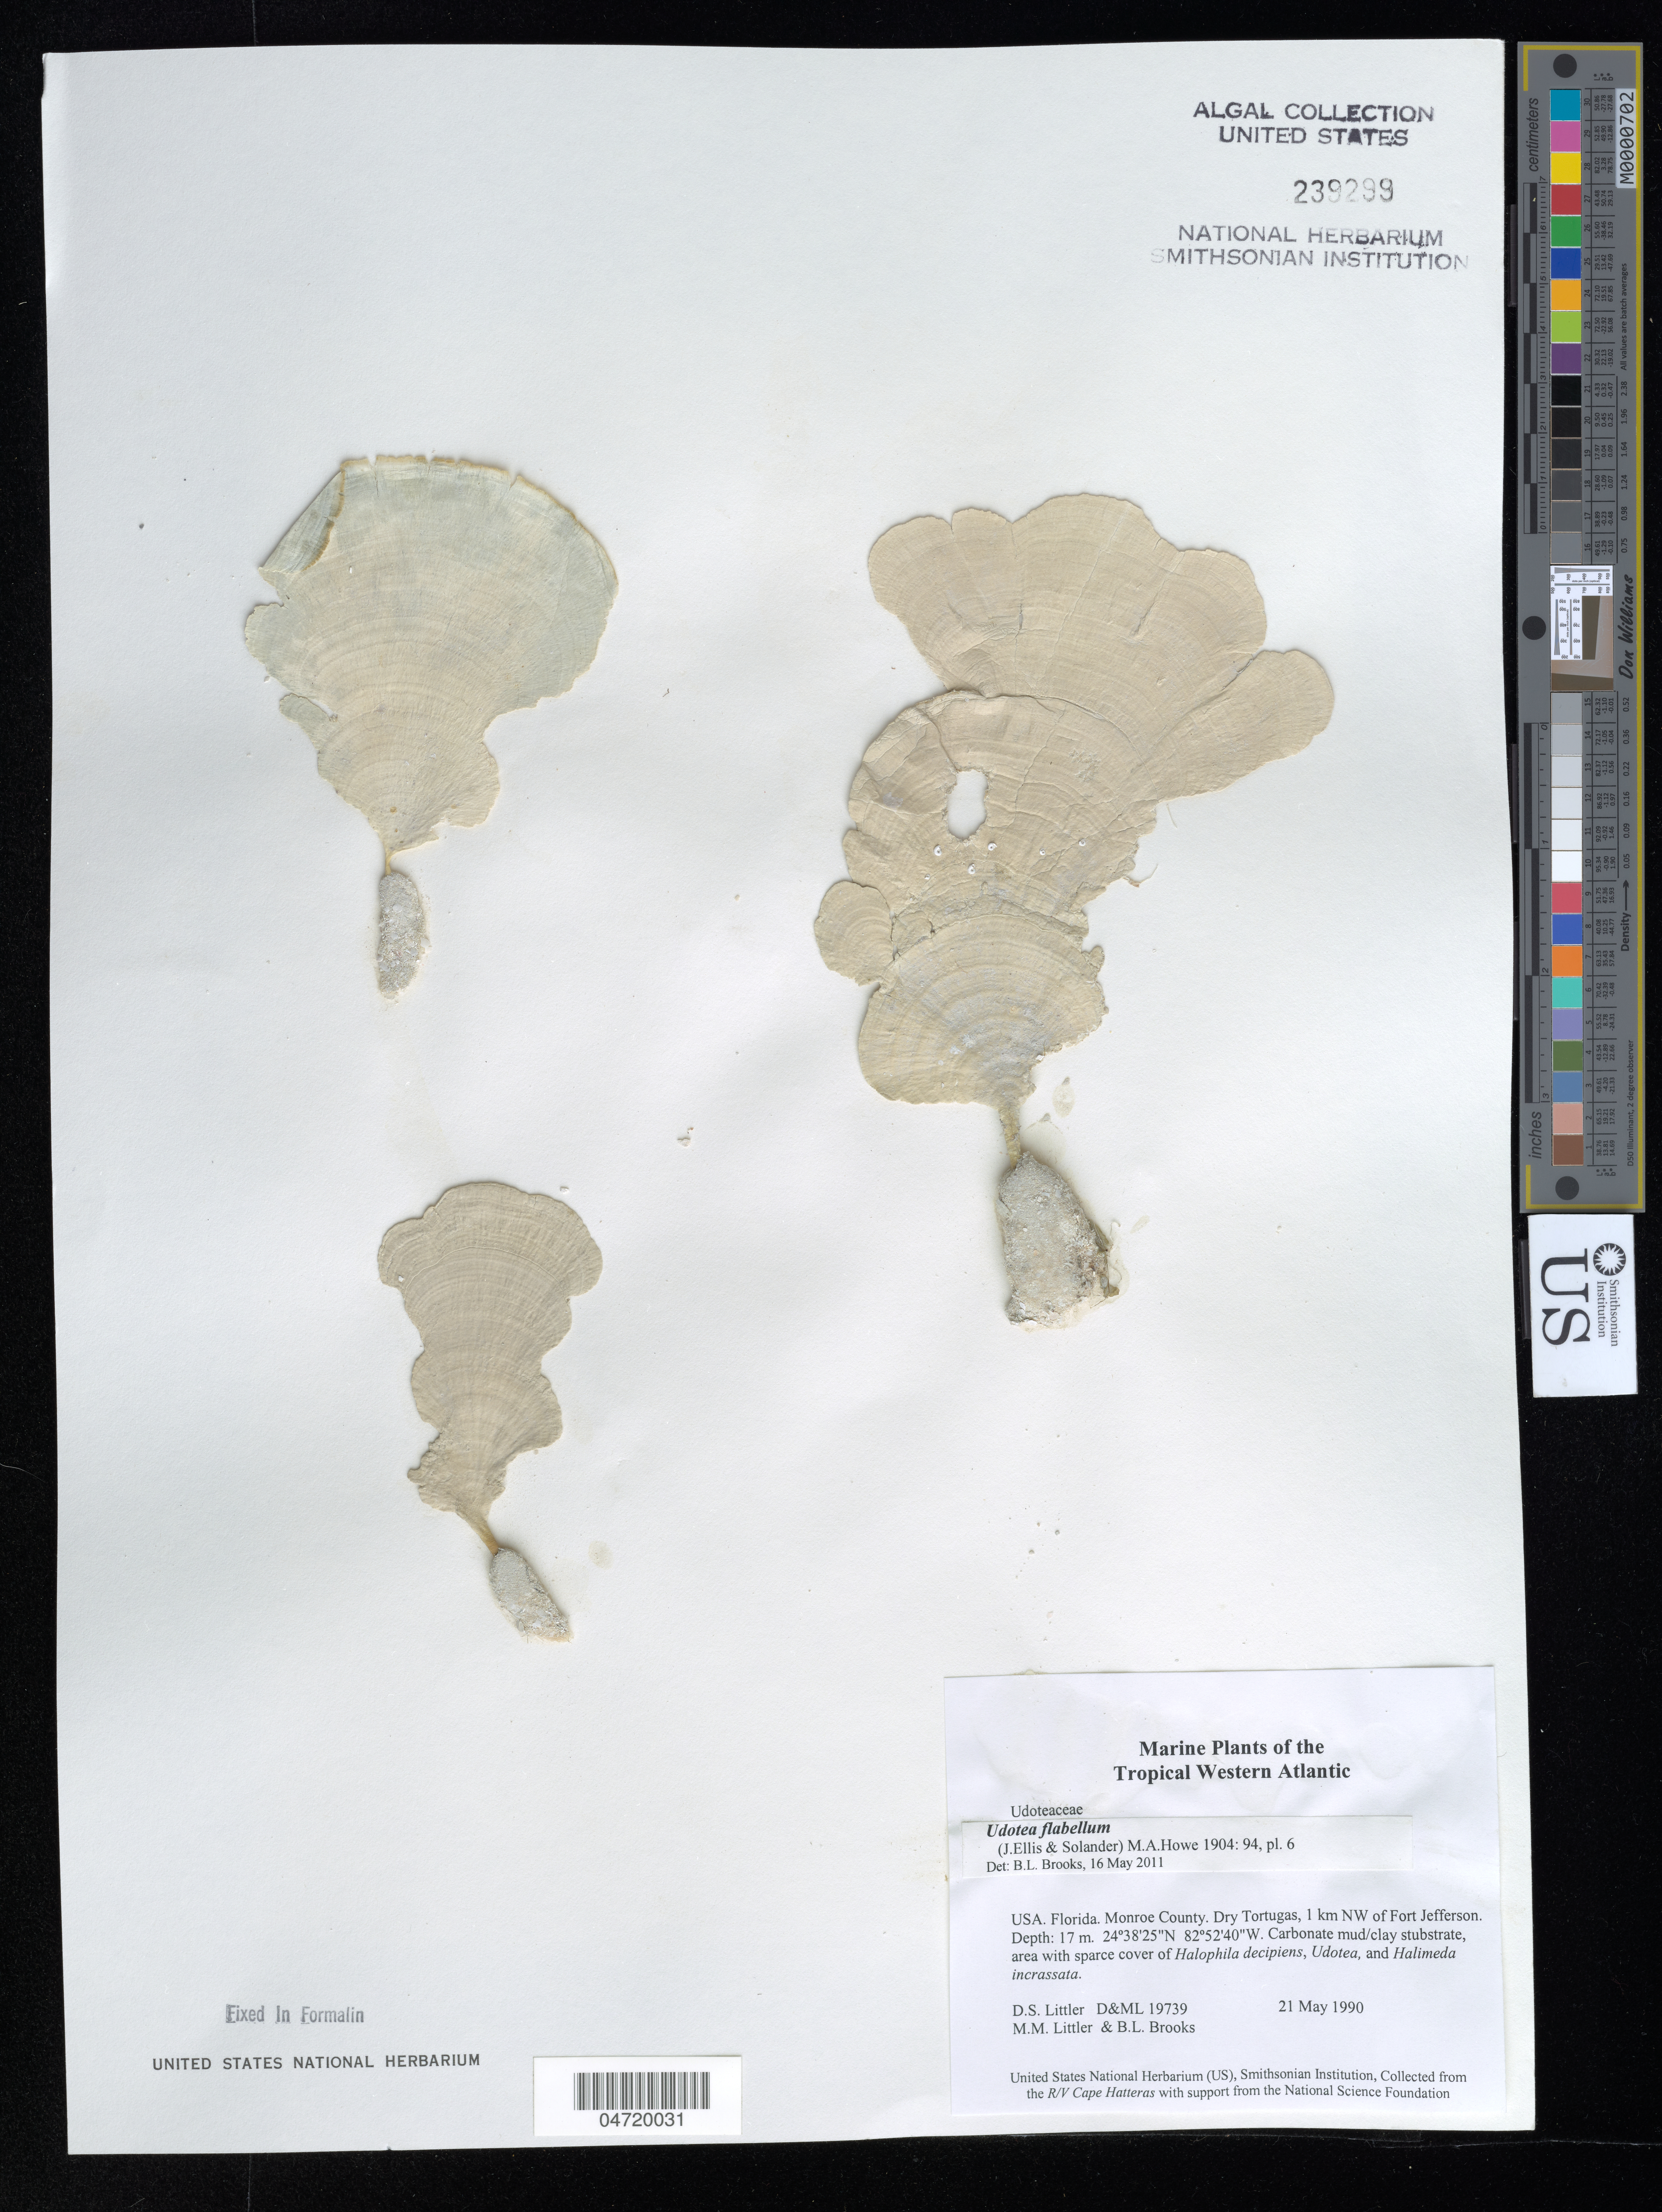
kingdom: Plantae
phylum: Chlorophyta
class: Ulvophyceae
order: Bryopsidales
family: Udoteaceae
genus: Udotea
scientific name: Udotea flabellum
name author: (J. Ellis & Sol.) M. Howe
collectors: D. S. Littler, M. M. Littler & B. Brooks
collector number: D&ML 19739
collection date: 1990-05-21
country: United States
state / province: Florida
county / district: Monroe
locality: Monroe County. Dry Tortugas, 1 km NW of Fort Jefferson. Tropical Western Atlantic.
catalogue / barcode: US 239299